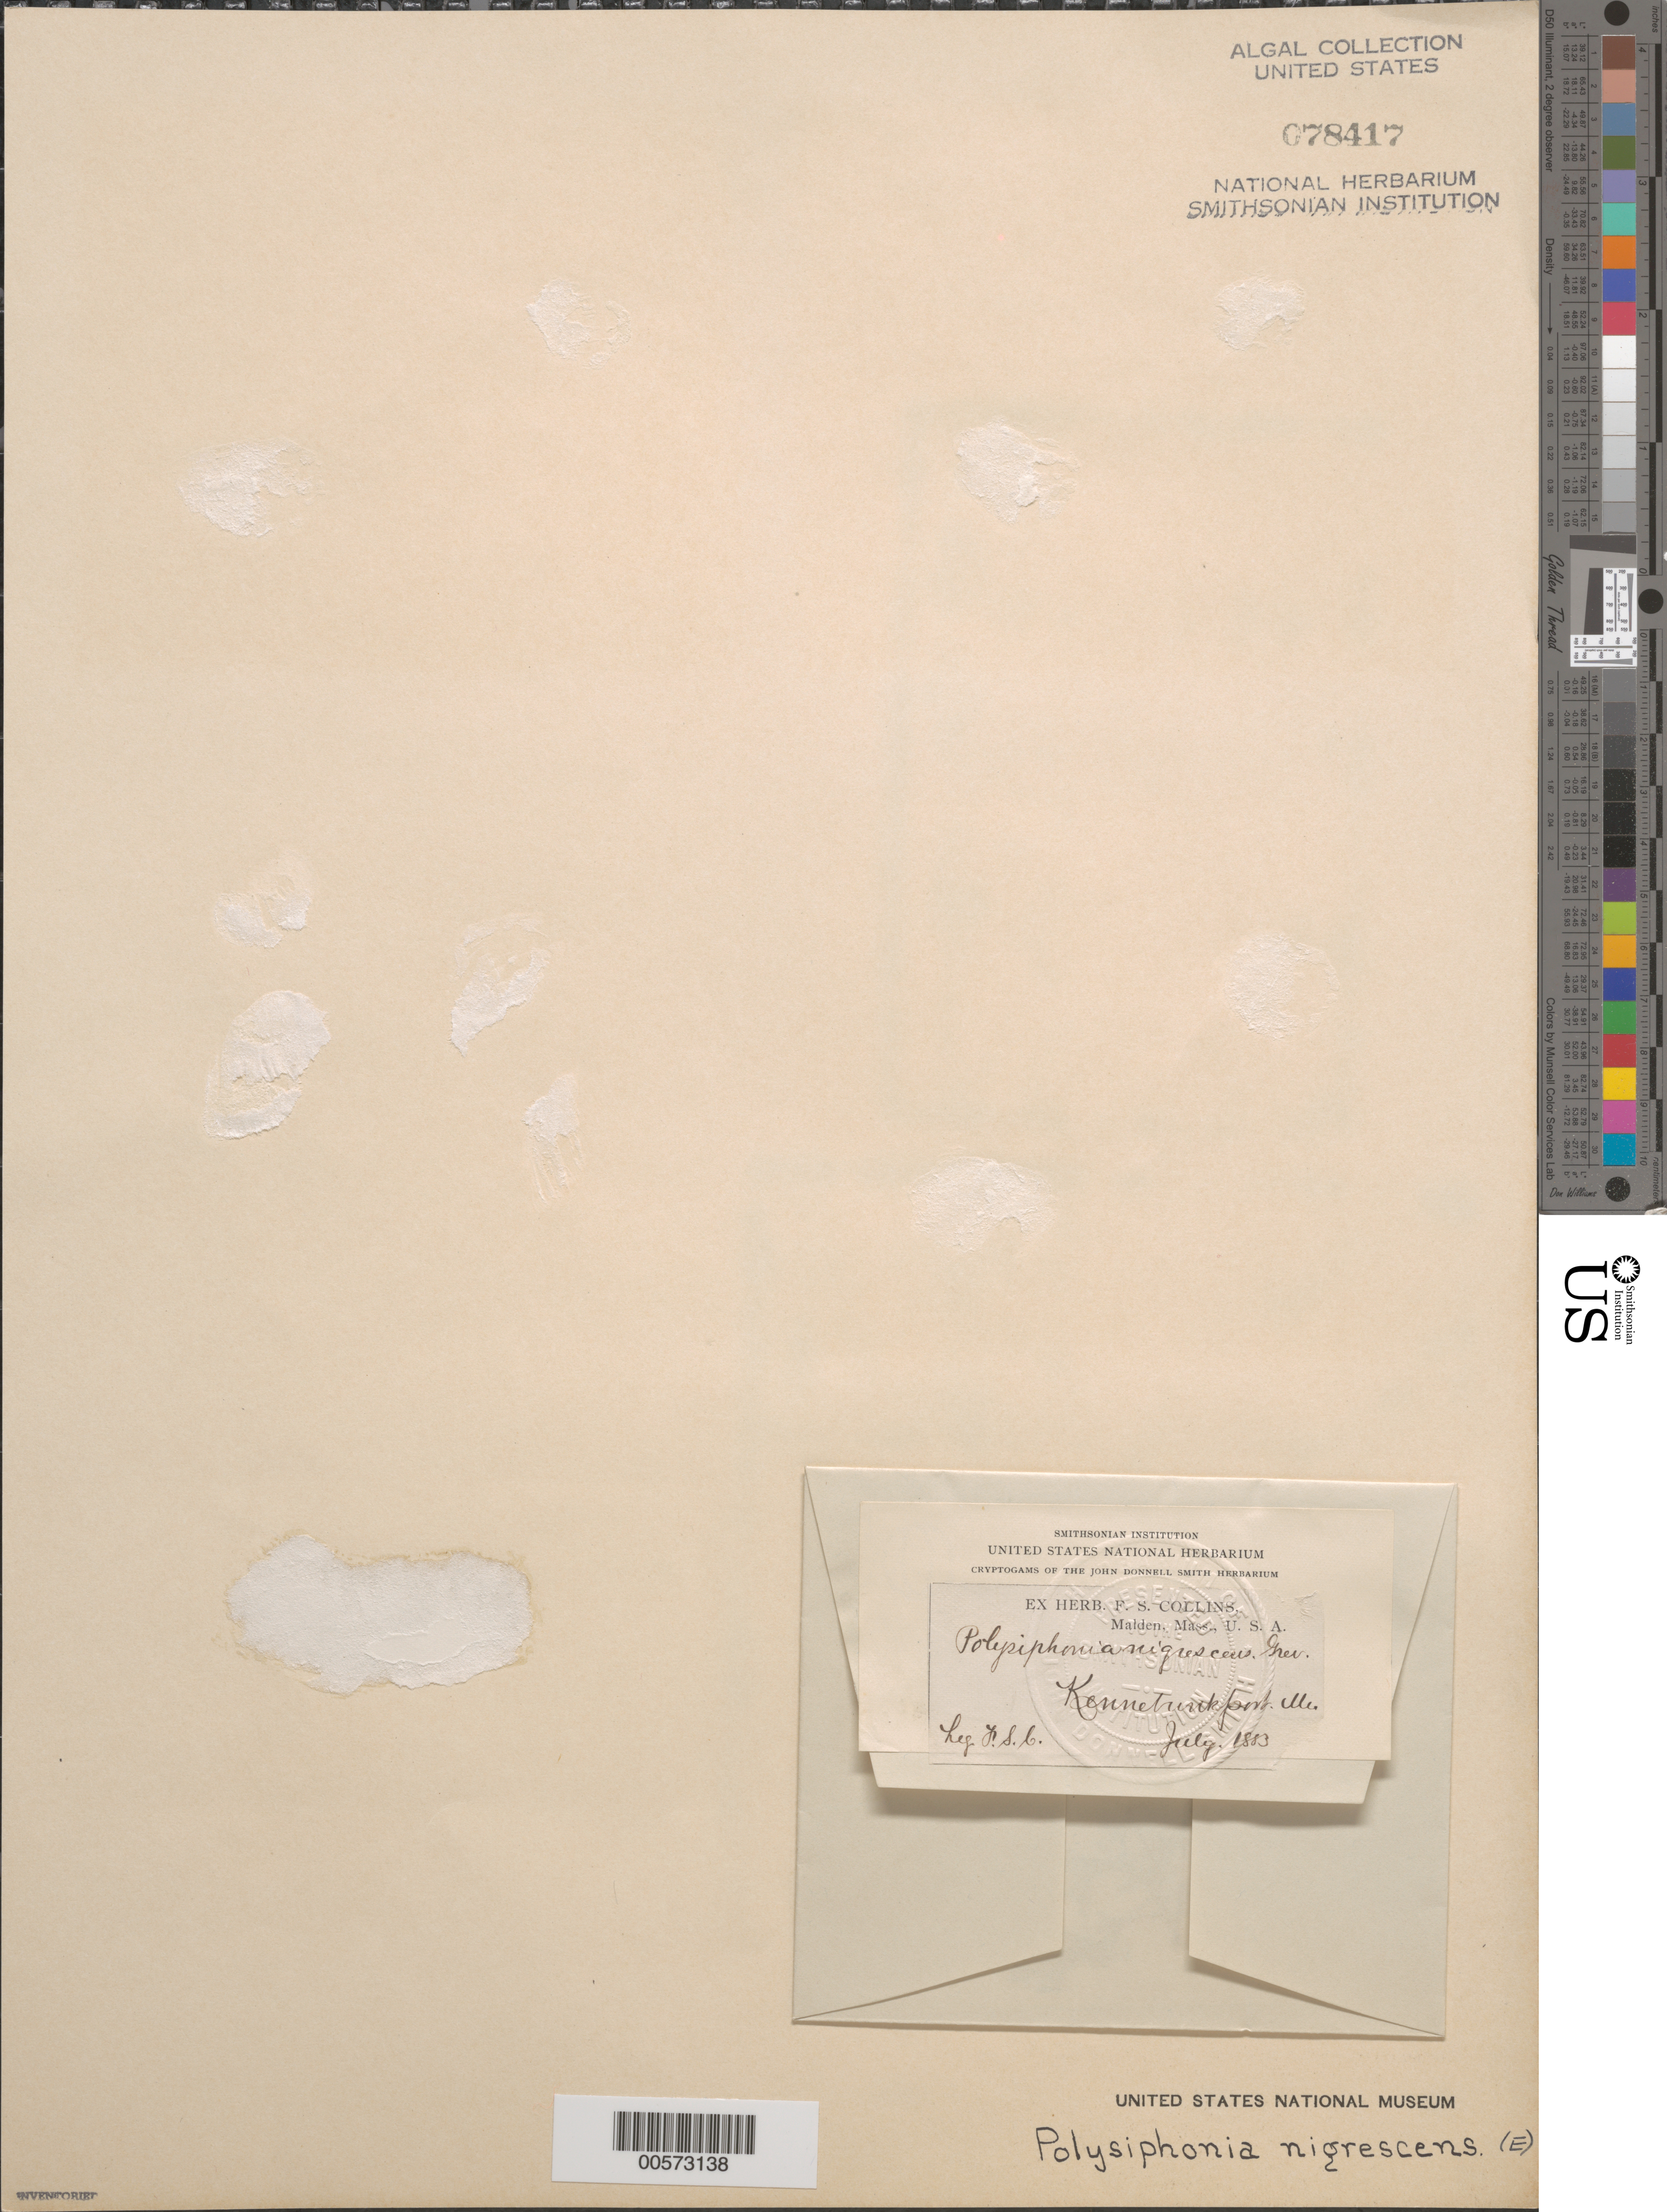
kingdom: Plantae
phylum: Rhodophyta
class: Florideophyceae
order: Ceramiales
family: Rhodomelaceae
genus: Vertebrata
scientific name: Vertebrata fucoides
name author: (Hudson) Kuntze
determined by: Algae name updating Project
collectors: F. Collins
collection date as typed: Jul 1883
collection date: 1883-07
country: United States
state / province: Maine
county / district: York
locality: Kennebunkport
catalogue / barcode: US 78417